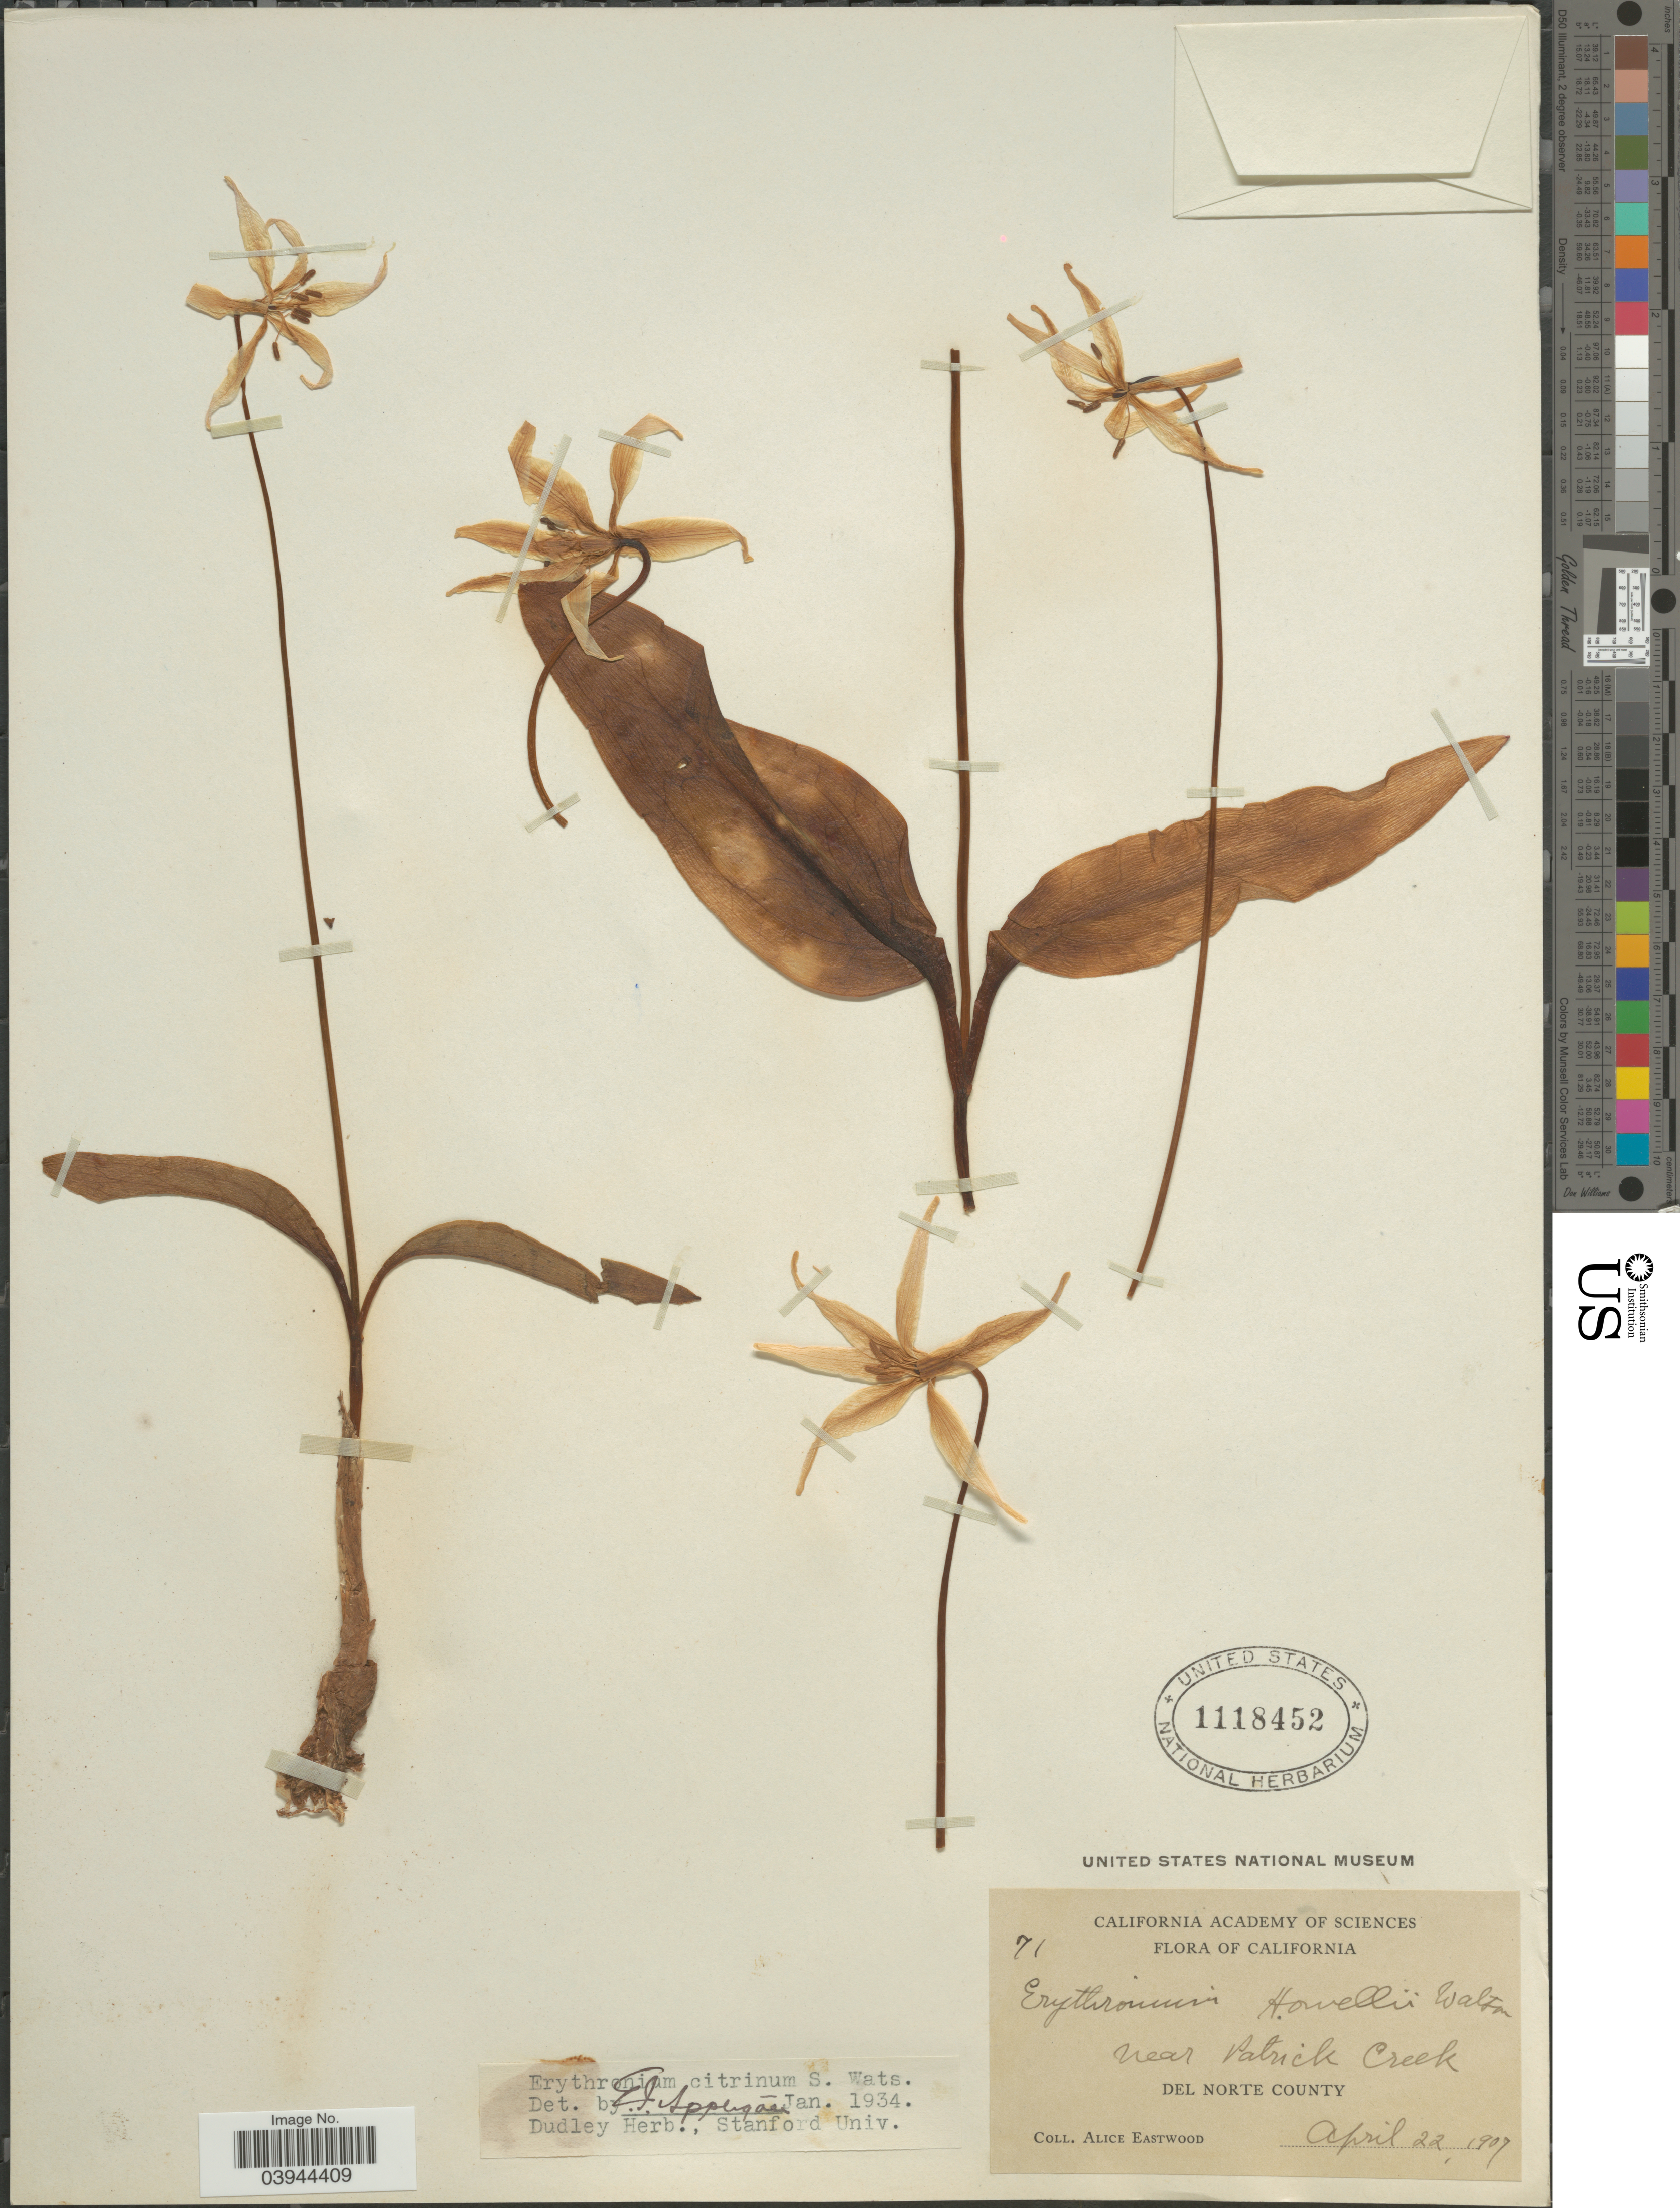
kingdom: Plantae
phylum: Tracheophyta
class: Liliopsida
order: Liliales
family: Liliaceae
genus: Erythronium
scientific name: Erythronium citrinum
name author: S. Watson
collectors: A. Eastwood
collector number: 71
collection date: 1907-04-22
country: United States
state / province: California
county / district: Del Norte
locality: Near Patrick Creek. Del Norte County.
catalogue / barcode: US 1118452